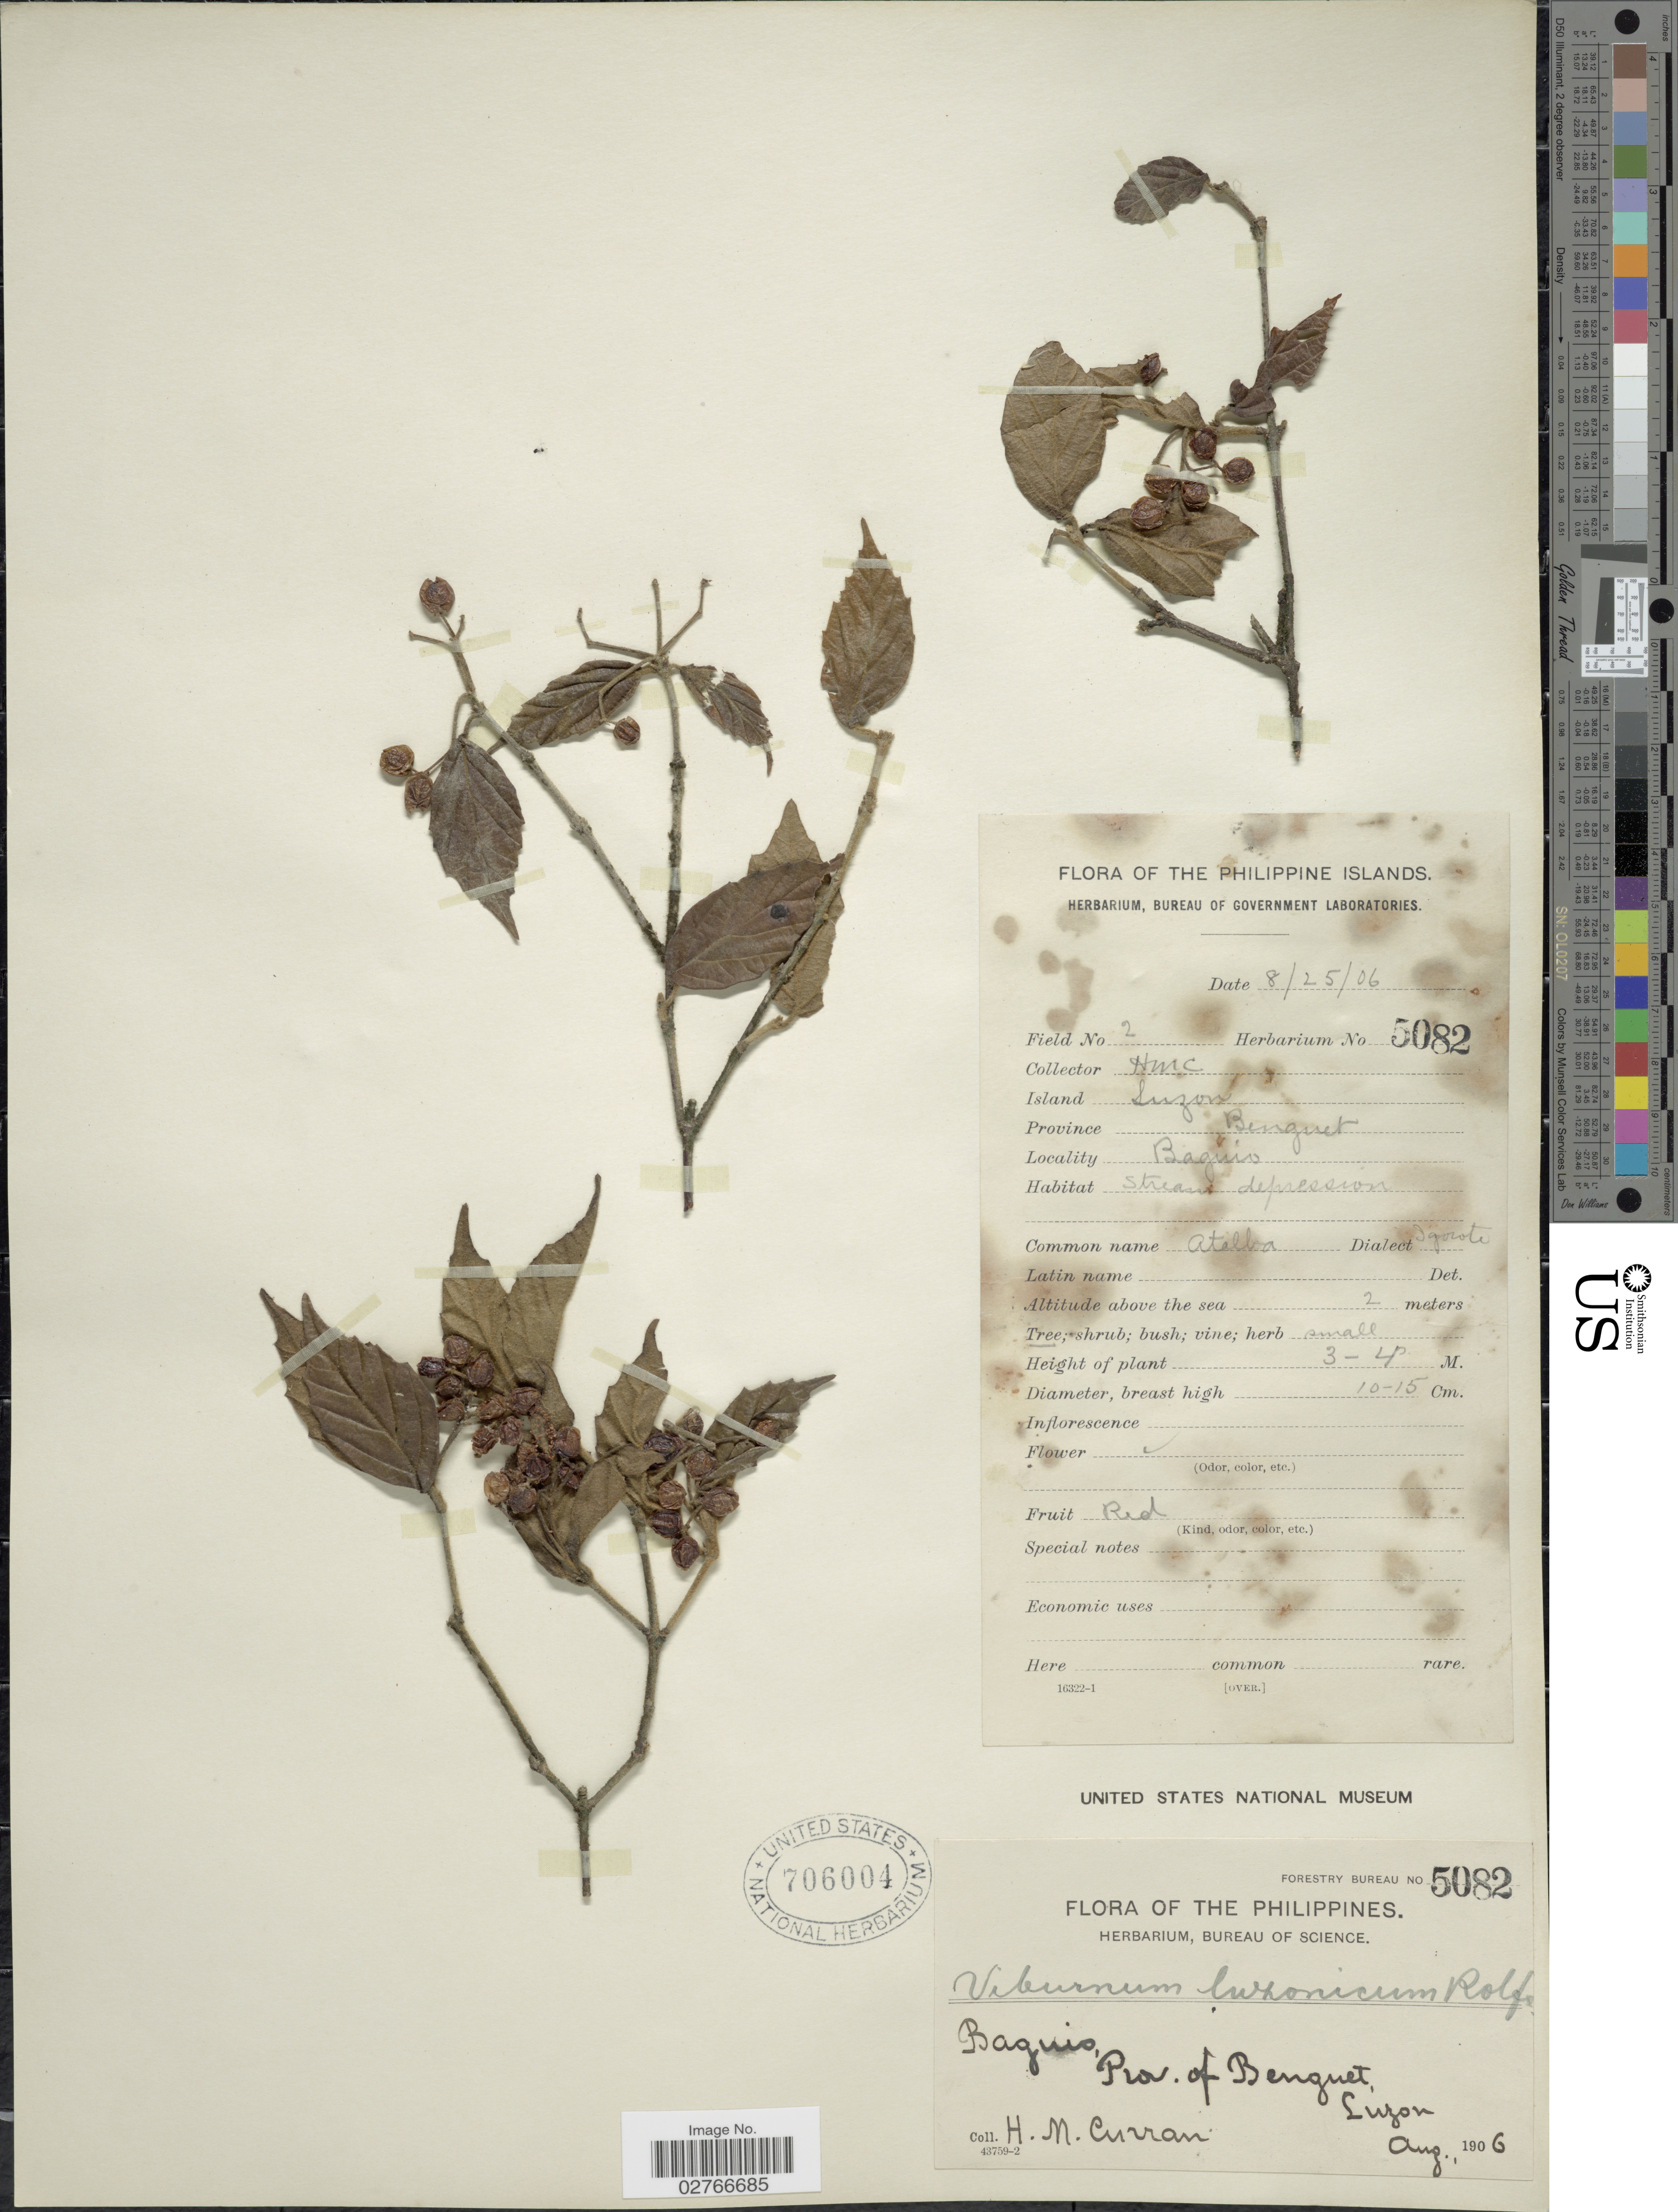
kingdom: Plantae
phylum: Tracheophyta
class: Magnoliopsida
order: Dipsacales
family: Viburnaceae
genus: Viburnum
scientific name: Viburnum luzonicum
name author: Rolfe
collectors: H. M. Curran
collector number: Forestry Bureau 5082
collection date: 1906-08-25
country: Philippines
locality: Island Luzon. Province Benguet. Baguio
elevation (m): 2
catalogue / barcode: US 706004